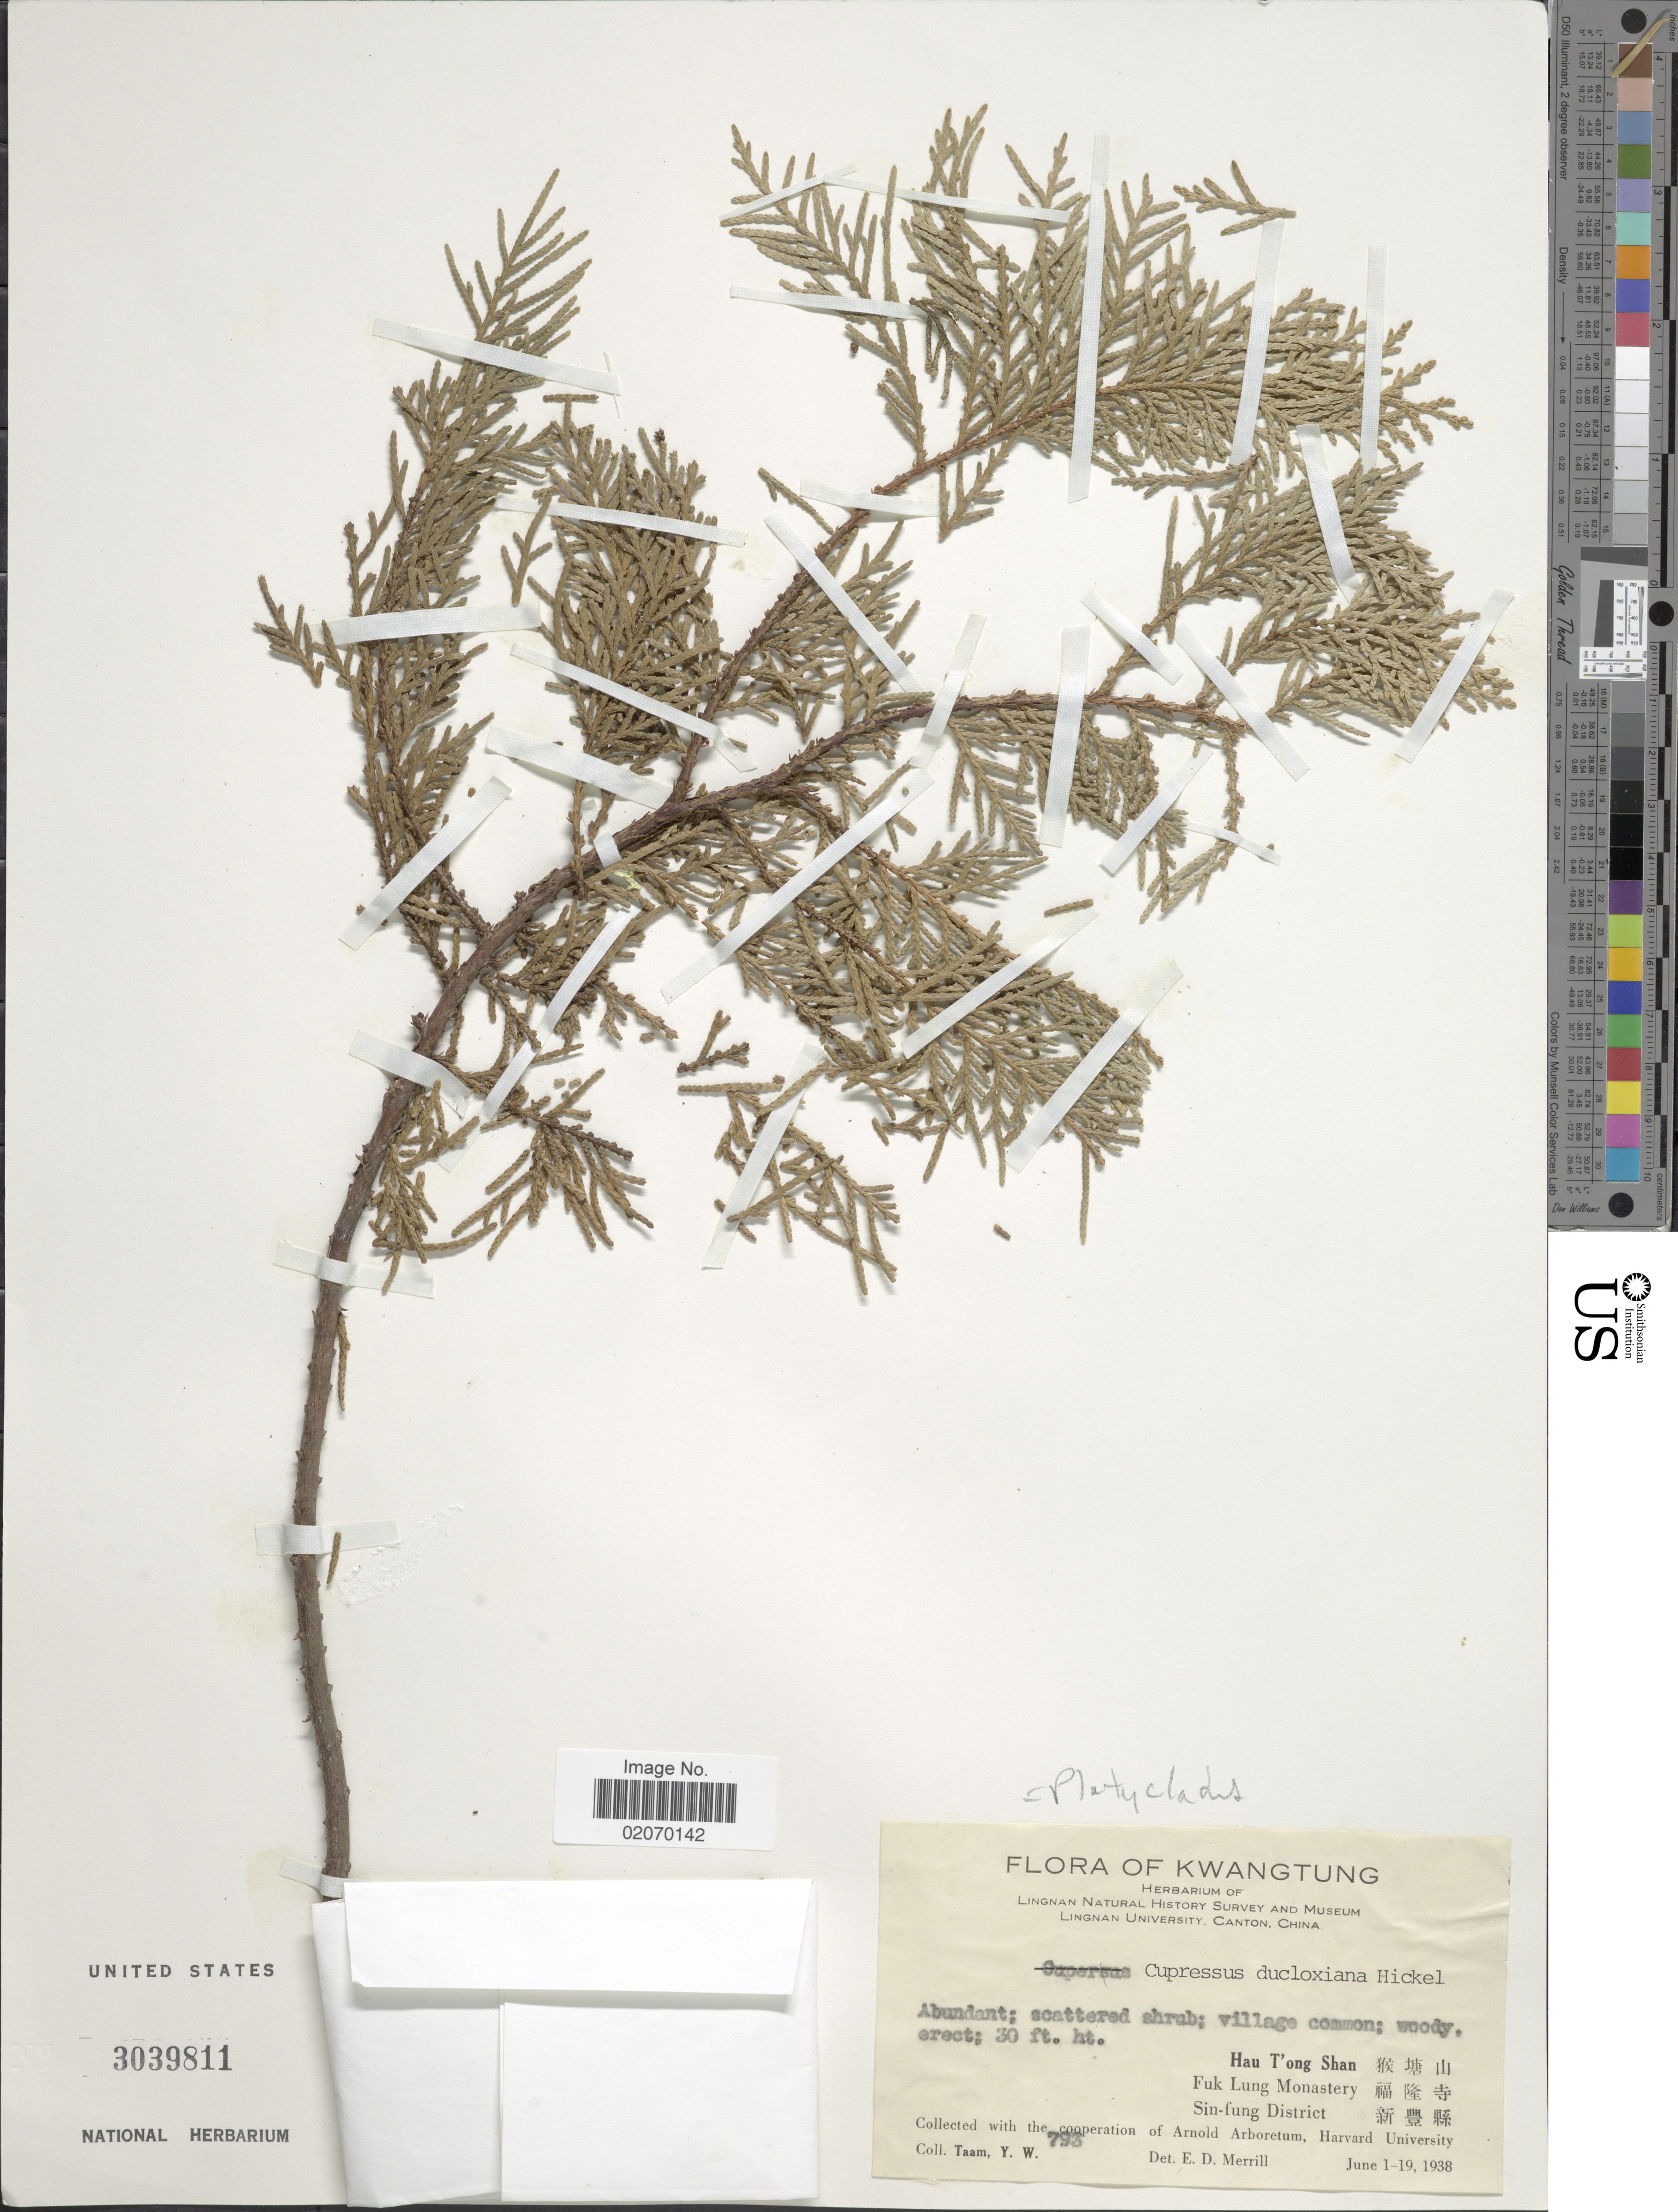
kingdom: Plantae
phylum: Tracheophyta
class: Pinopsida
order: Pinales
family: Cupressaceae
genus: Cupressus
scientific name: Cupressus duclouxiana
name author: Hickel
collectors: Y. W. Taam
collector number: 793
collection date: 1938-06-01/1938-06-19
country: China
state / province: Guangdong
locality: Kwangtung, Hau T'ong Shan, Fuk Lung Monastery, Sin-fung District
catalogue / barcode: US 3039811